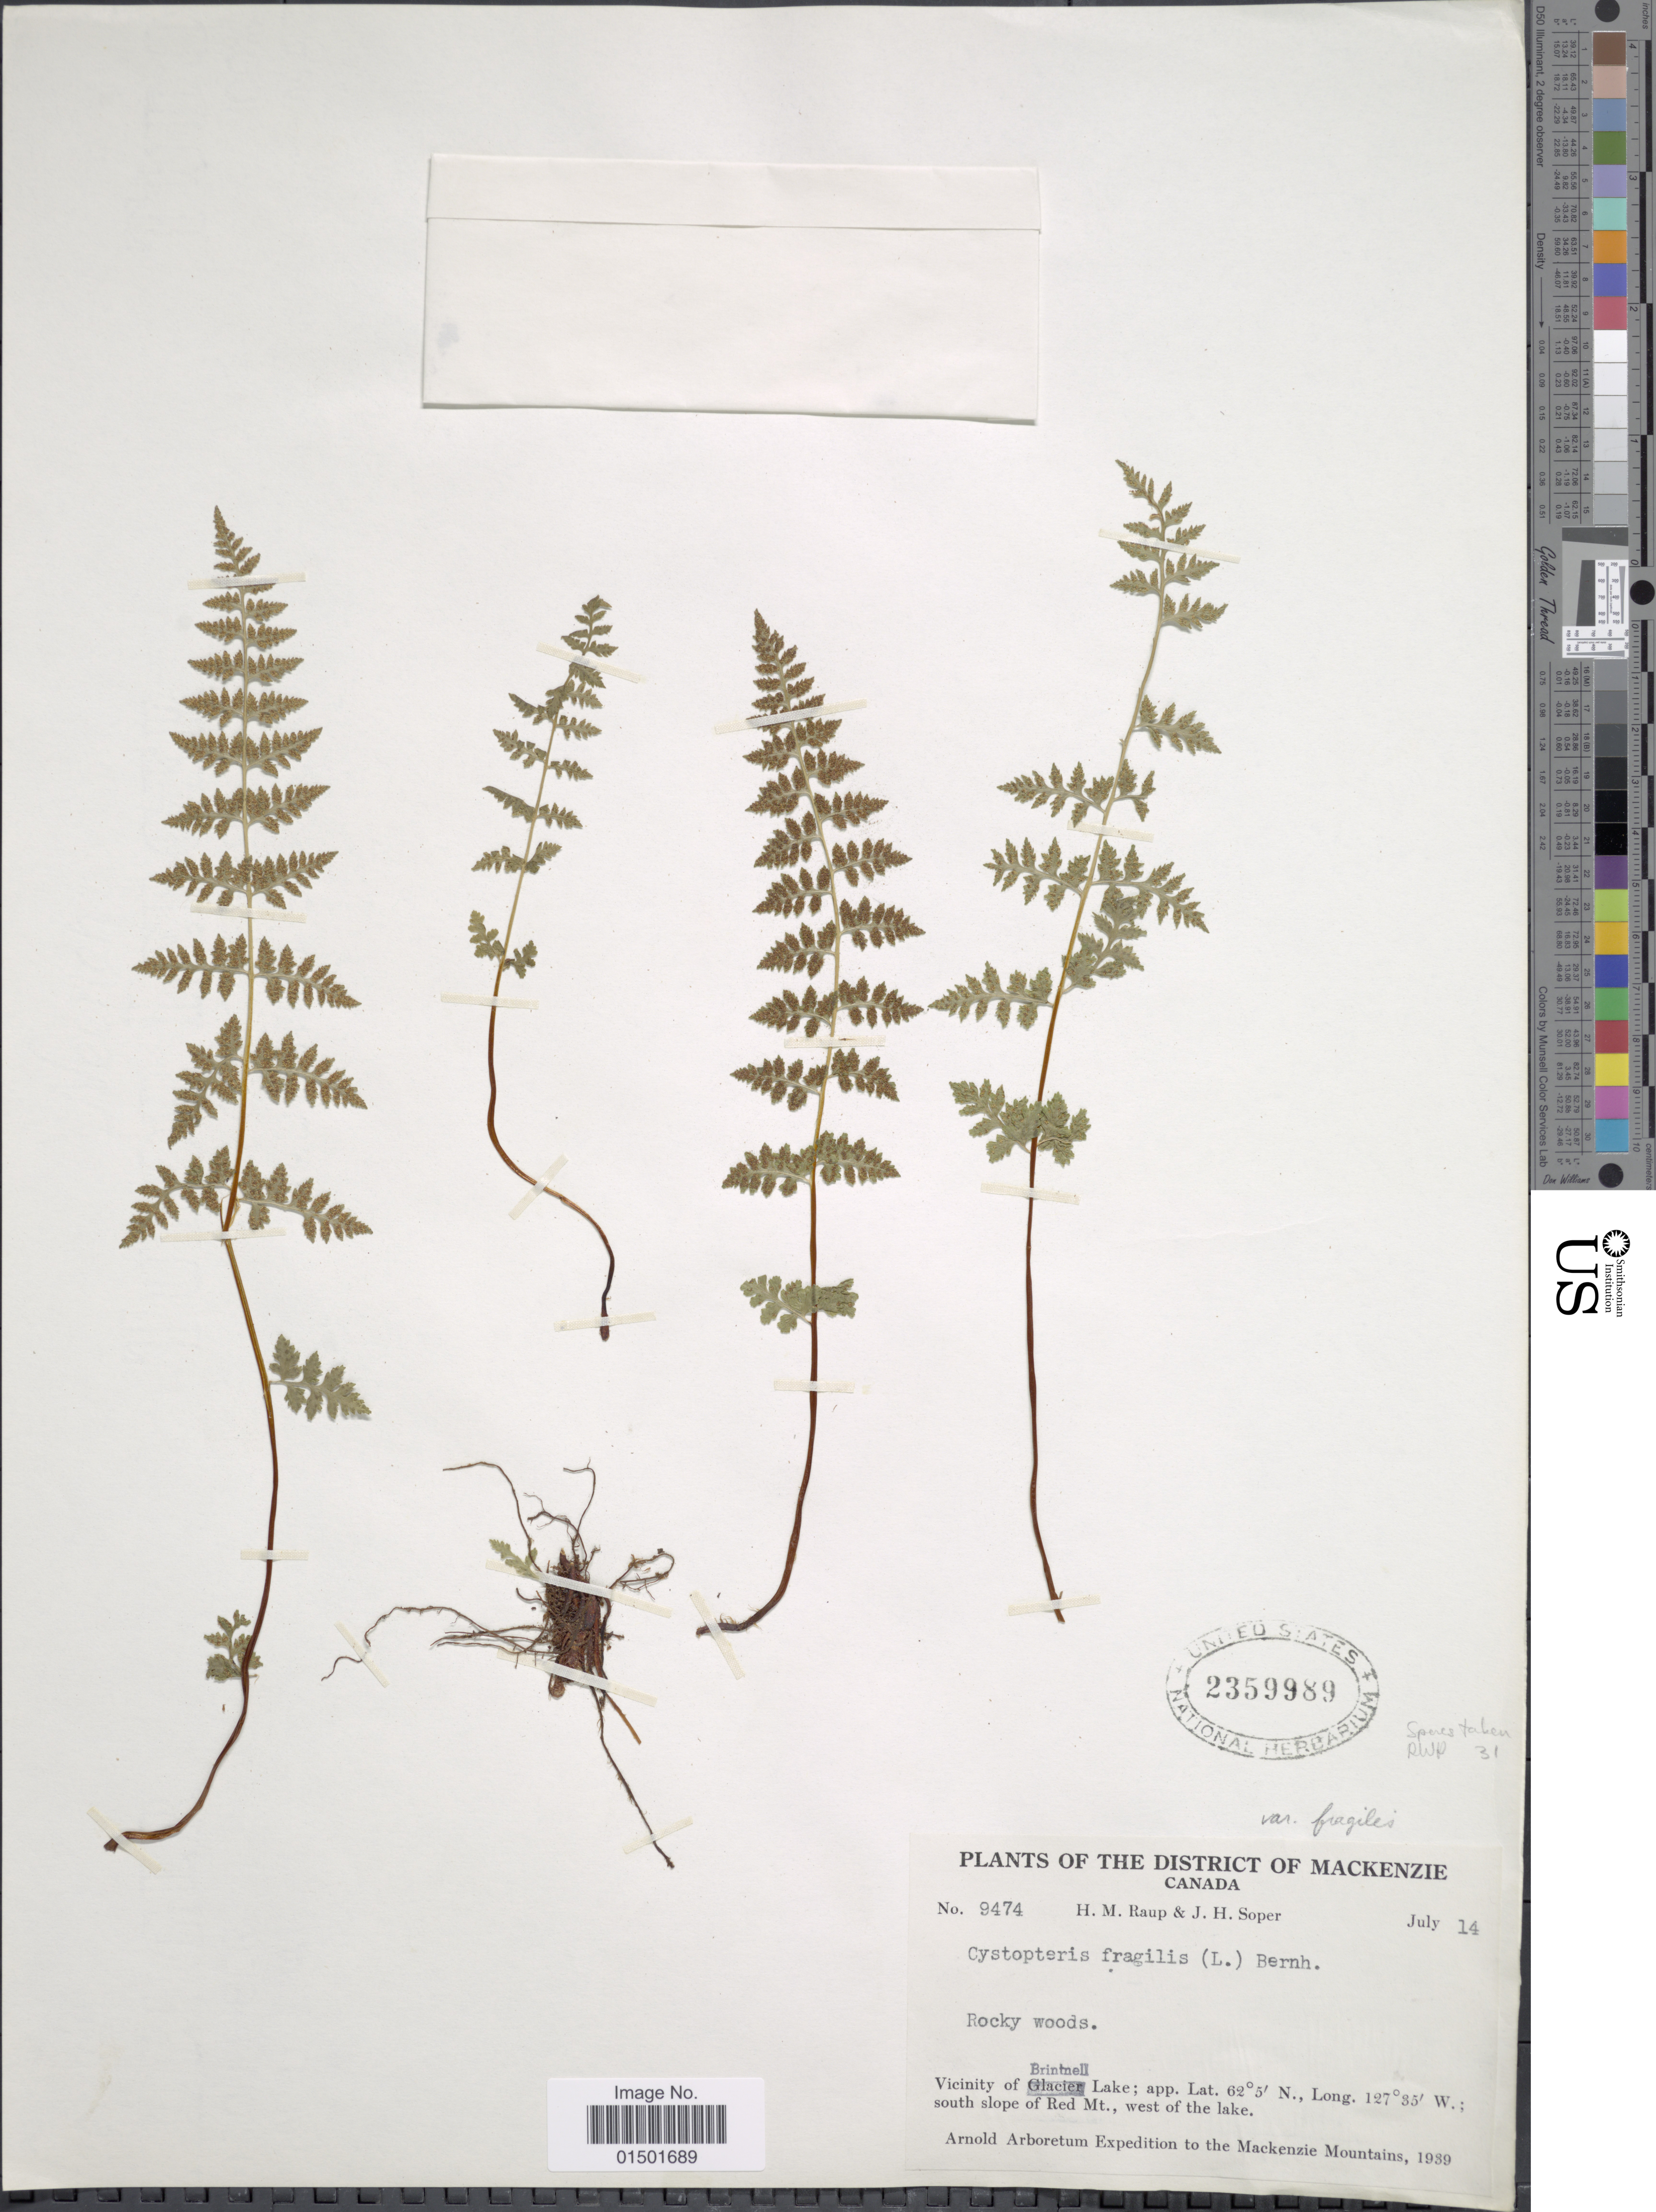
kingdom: Plantae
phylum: Tracheophyta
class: Polypodiopsida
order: Polypodiales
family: Cystopteridaceae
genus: Cystopteris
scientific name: Cystopteris fragilis var. fragilis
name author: (L.) Bernh.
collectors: H. Raup & J. H. Soper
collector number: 9474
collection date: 1939-07-14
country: Canada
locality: District of Mackenzie. Vicinity of Brintnell Lake: south slope of Red Mt., west of the Lake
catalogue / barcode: US 2359989